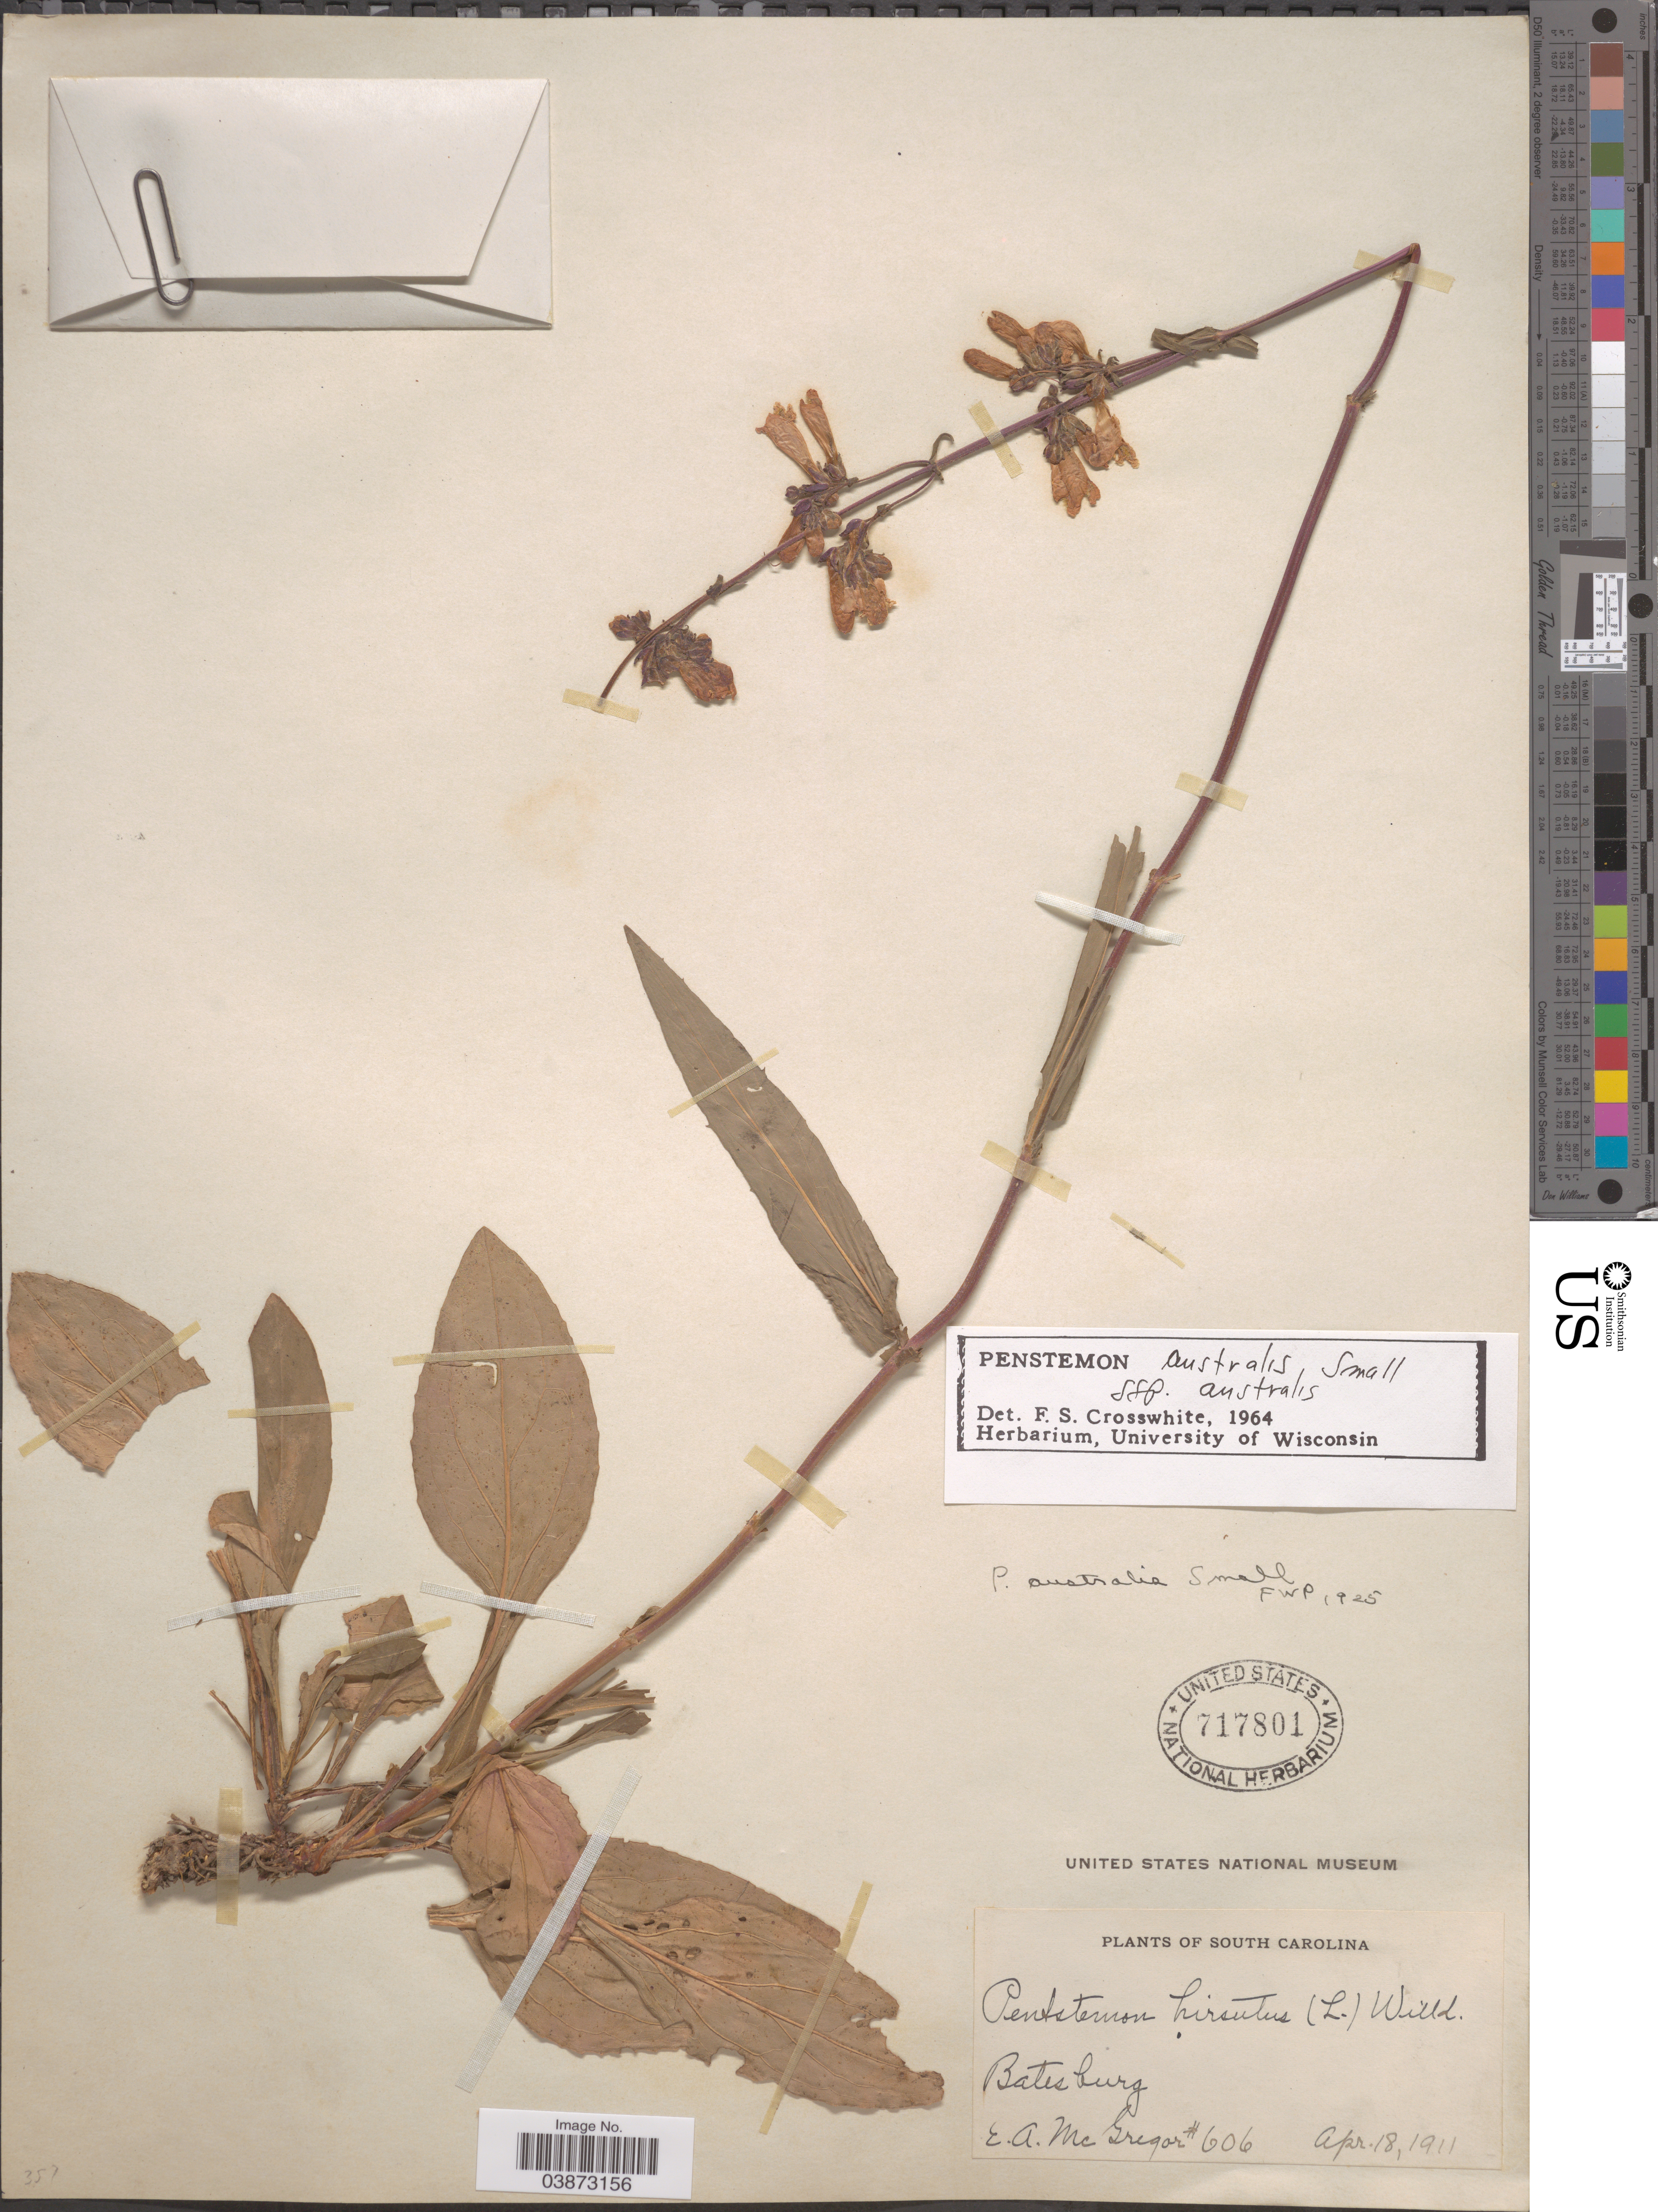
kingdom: Plantae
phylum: Tracheophyta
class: Magnoliopsida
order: Lamiales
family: Plantaginaceae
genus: Penstemon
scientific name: Penstemon australis subsp. australis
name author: Small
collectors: E. A. McGregor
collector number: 606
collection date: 1911-04-18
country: United States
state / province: South Carolina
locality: Batesburg.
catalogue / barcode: US 717801